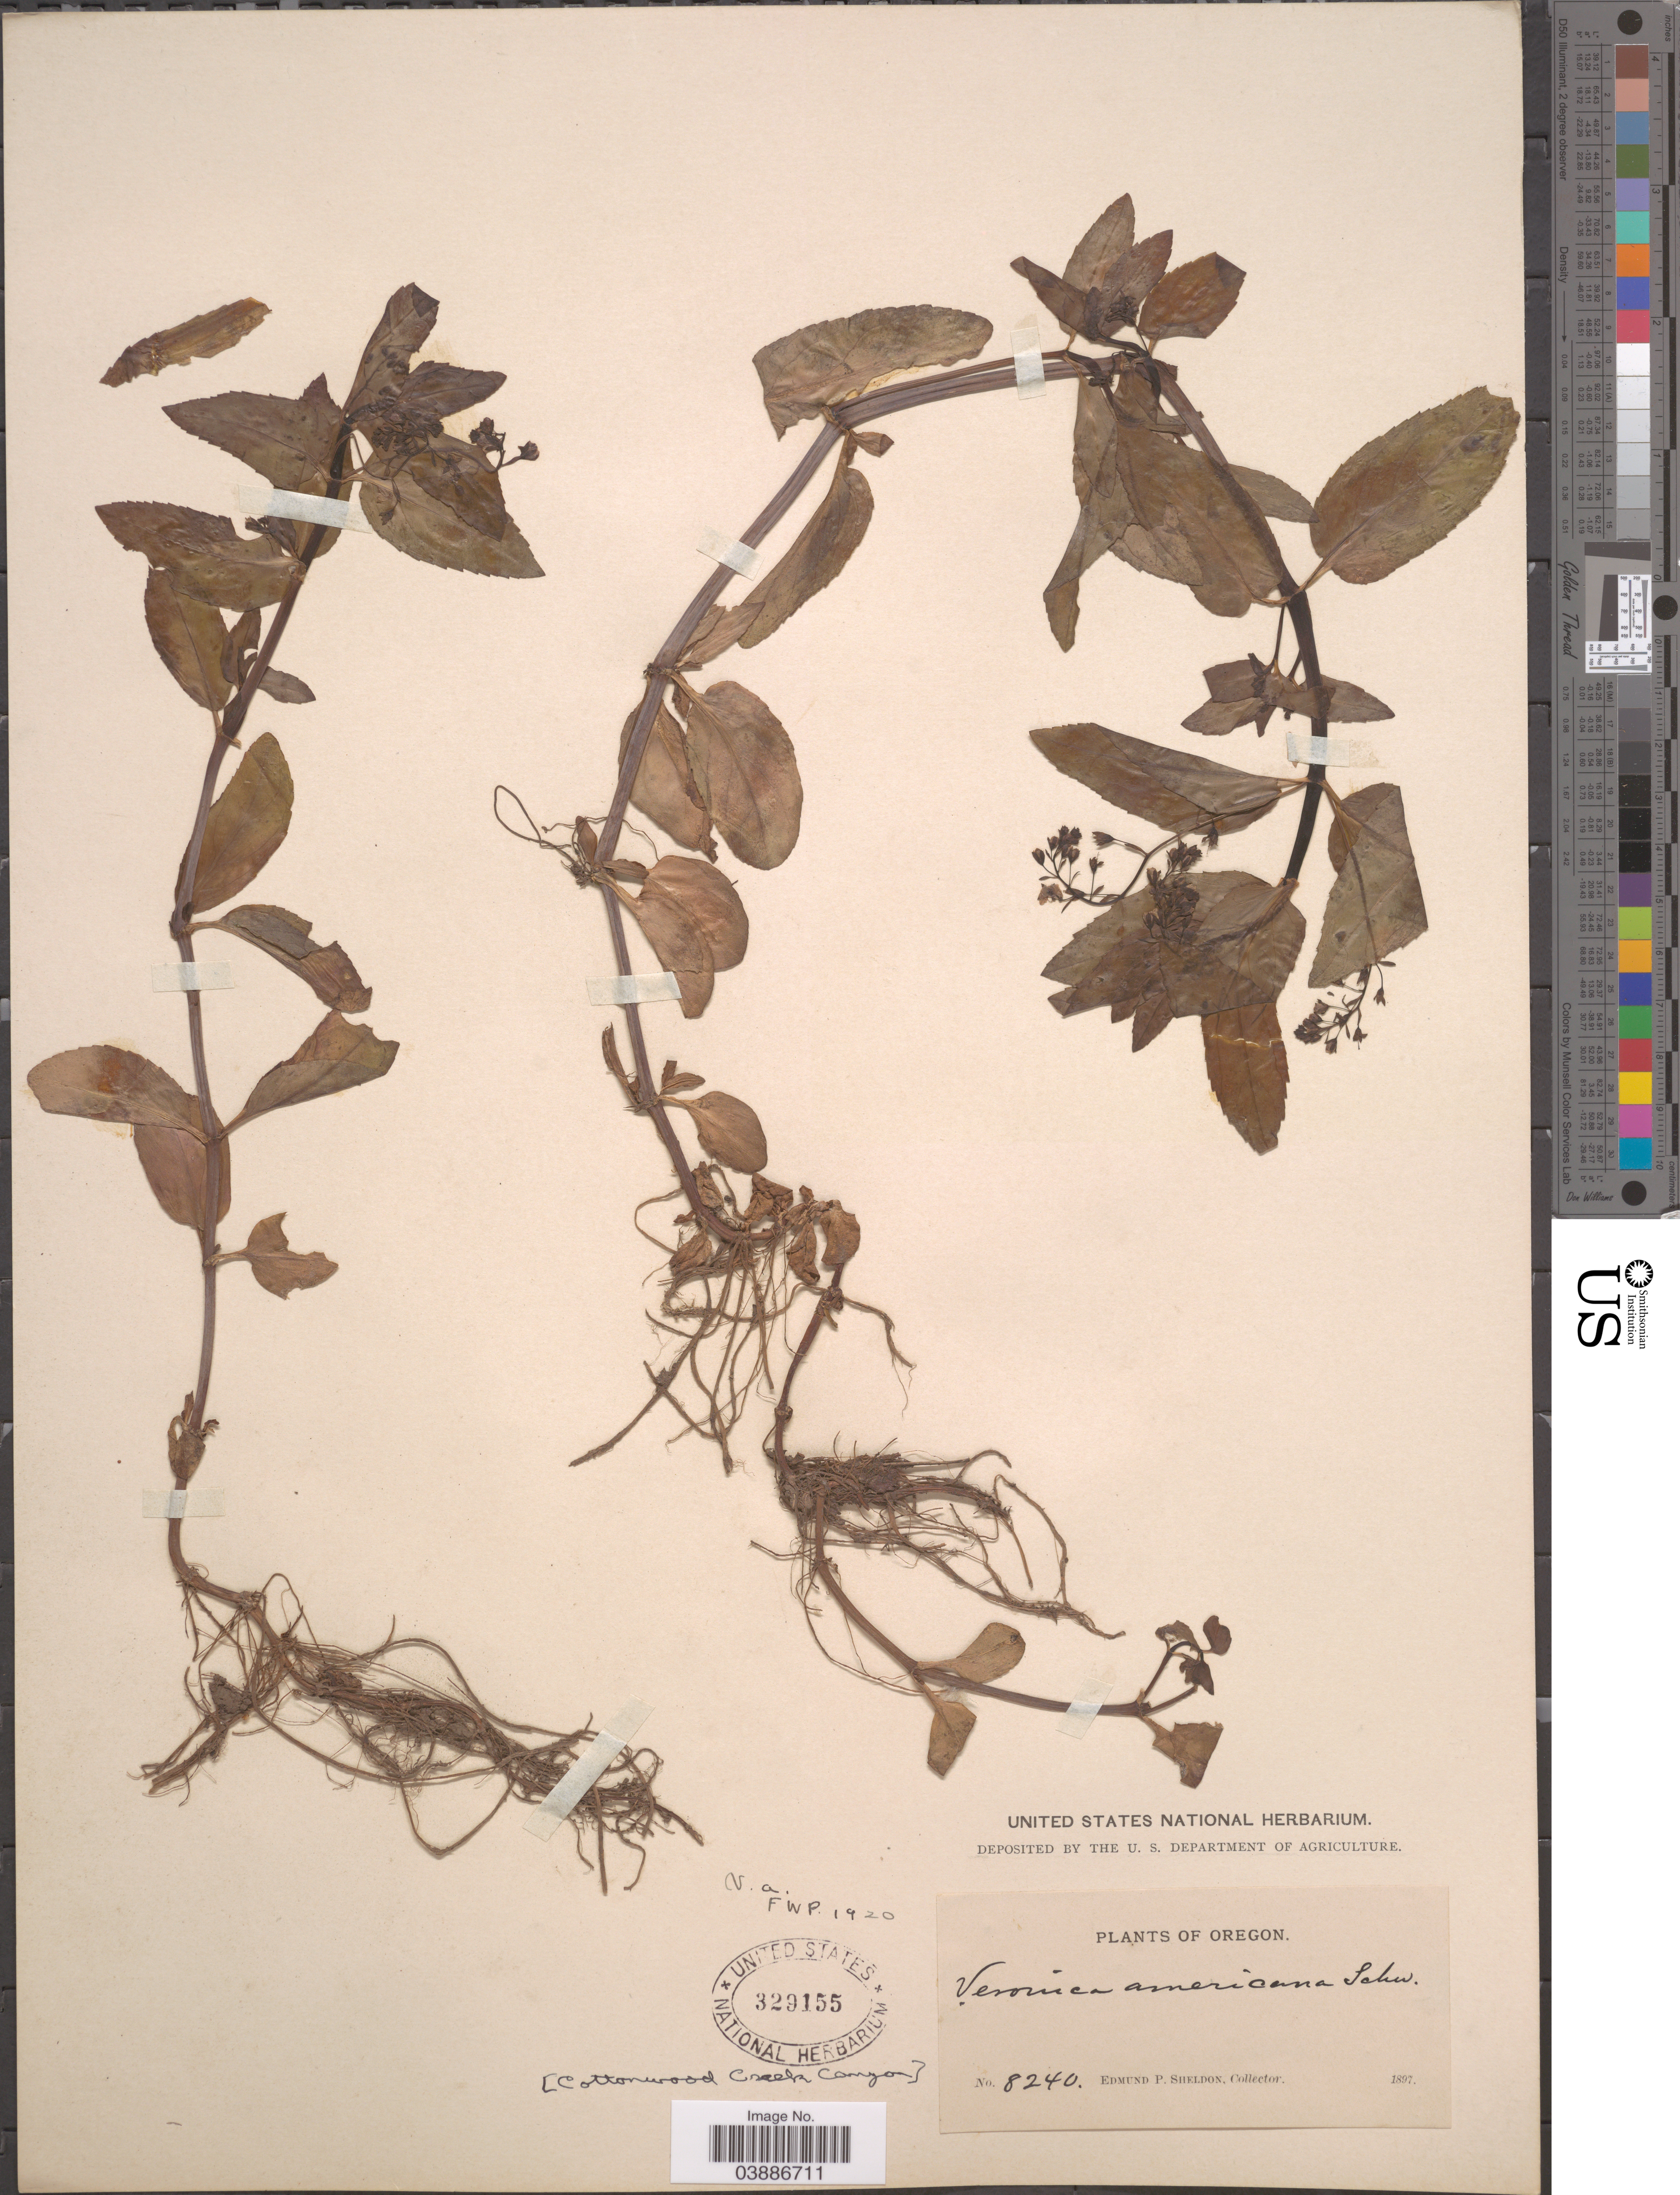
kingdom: Plantae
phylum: Tracheophyta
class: Magnoliopsida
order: Lamiales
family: Plantaginaceae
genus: Veronica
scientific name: Veronica americana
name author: Schwein. ex Benth.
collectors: E. P. Sheldon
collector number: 8240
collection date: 1897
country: United States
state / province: Oregon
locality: [Cottonwood Creek Canyon].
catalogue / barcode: US 329155